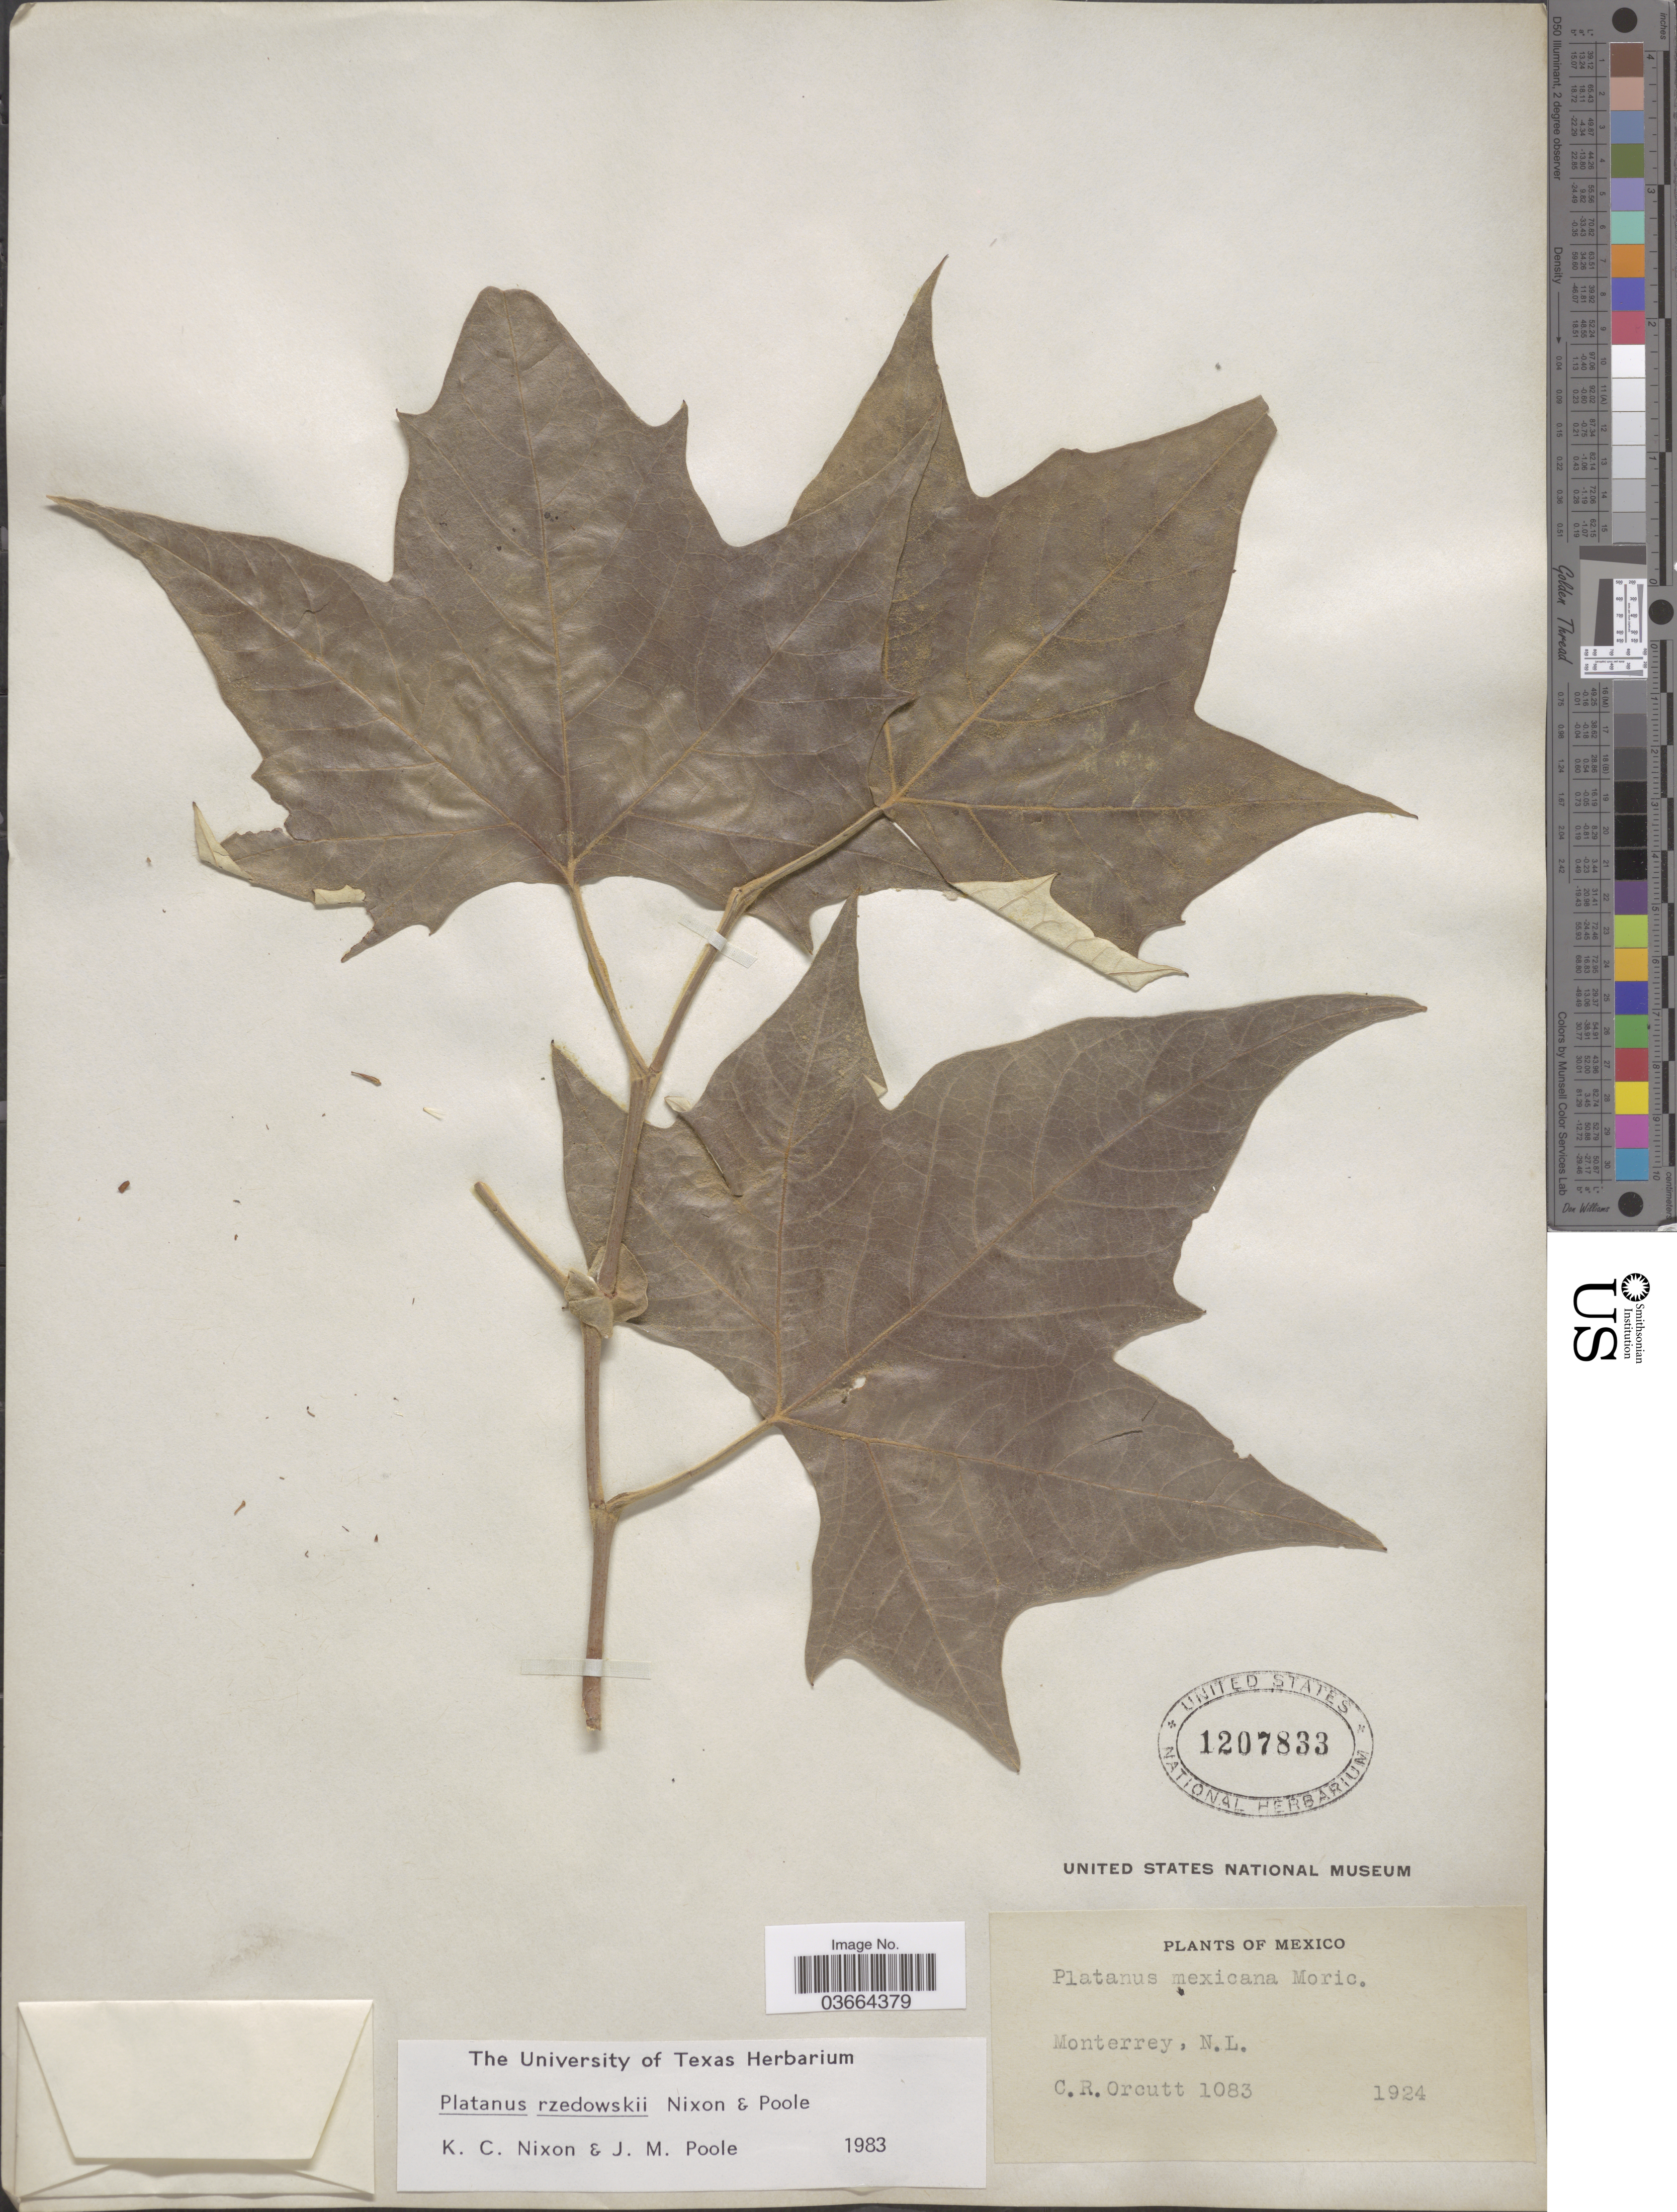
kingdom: Plantae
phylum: Tracheophyta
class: Magnoliopsida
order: Proteales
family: Platanaceae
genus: Platanus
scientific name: Platanus rzedowskii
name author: Nixon & J.M. Poole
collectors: C. R. Orcutt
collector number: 1083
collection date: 1924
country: Mexico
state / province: Nuevo León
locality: Monterrey.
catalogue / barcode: US 120783